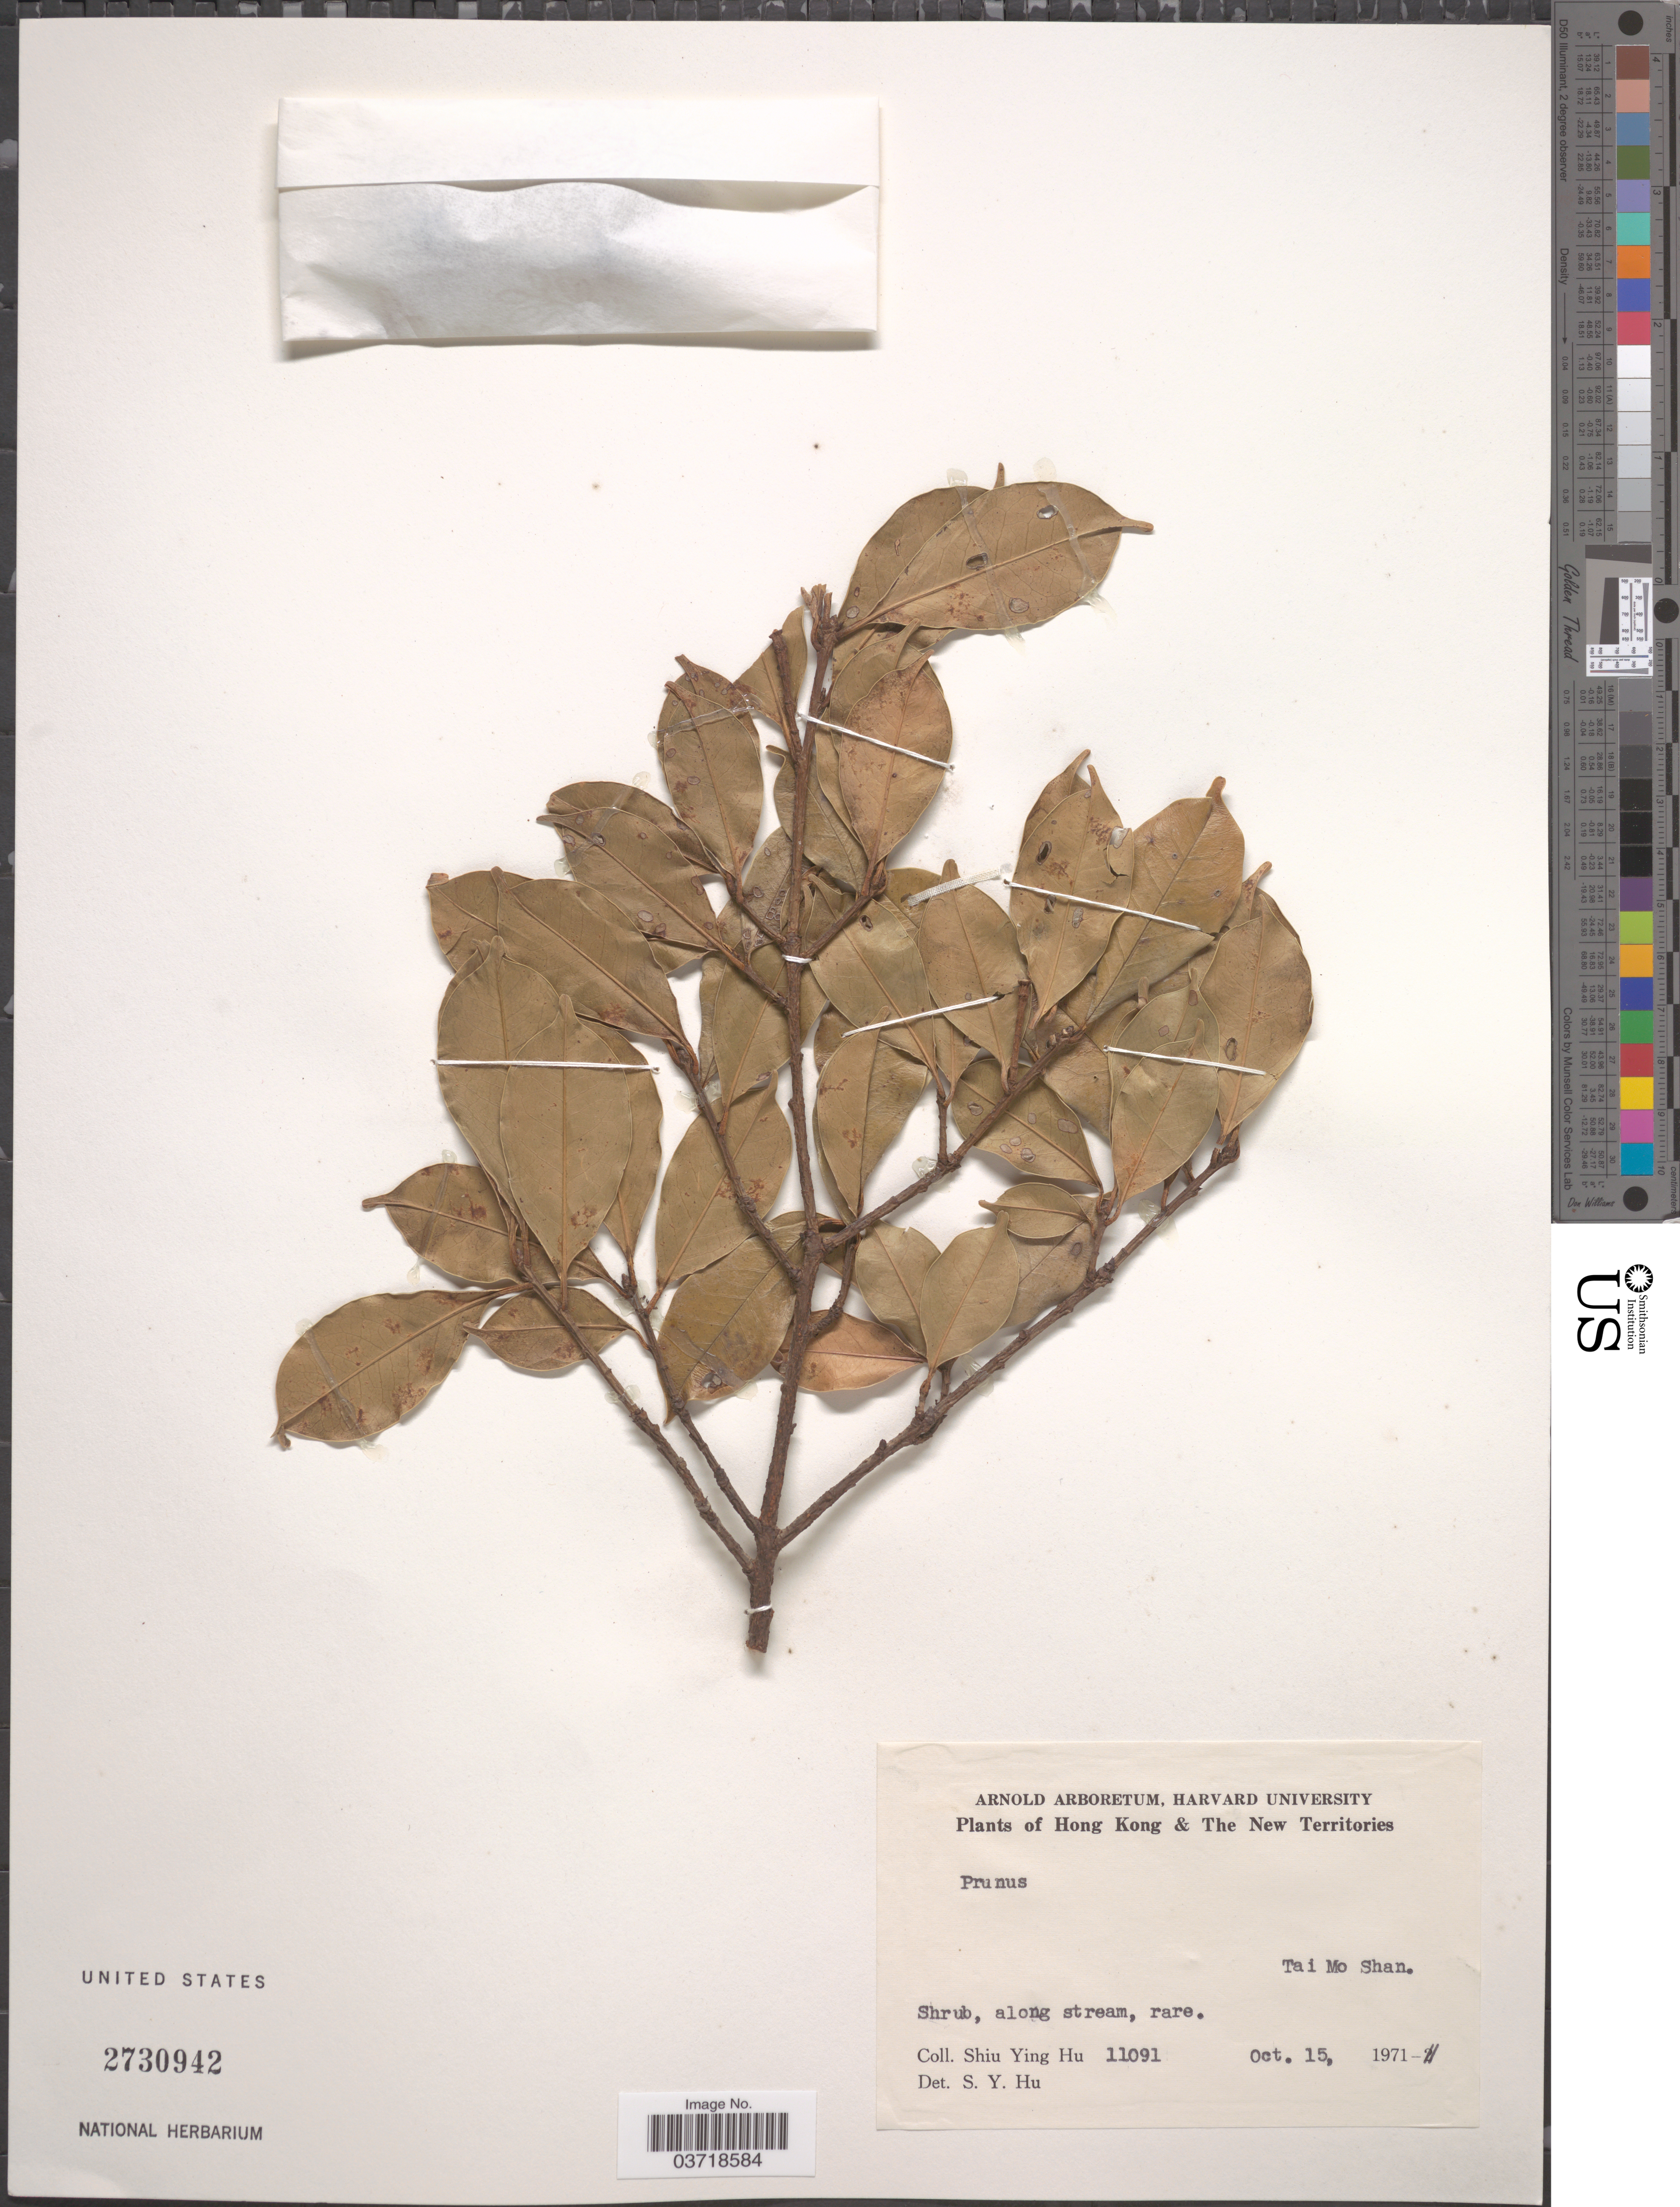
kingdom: Plantae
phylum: Tracheophyta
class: Magnoliopsida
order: Rosales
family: Rosaceae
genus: Prunus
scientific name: Prunus sp.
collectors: S. Y. Hu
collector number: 11091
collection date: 1971-10-15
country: China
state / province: Hong Kong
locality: The New Territories. Tai Mo Shan.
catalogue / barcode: US 2730942